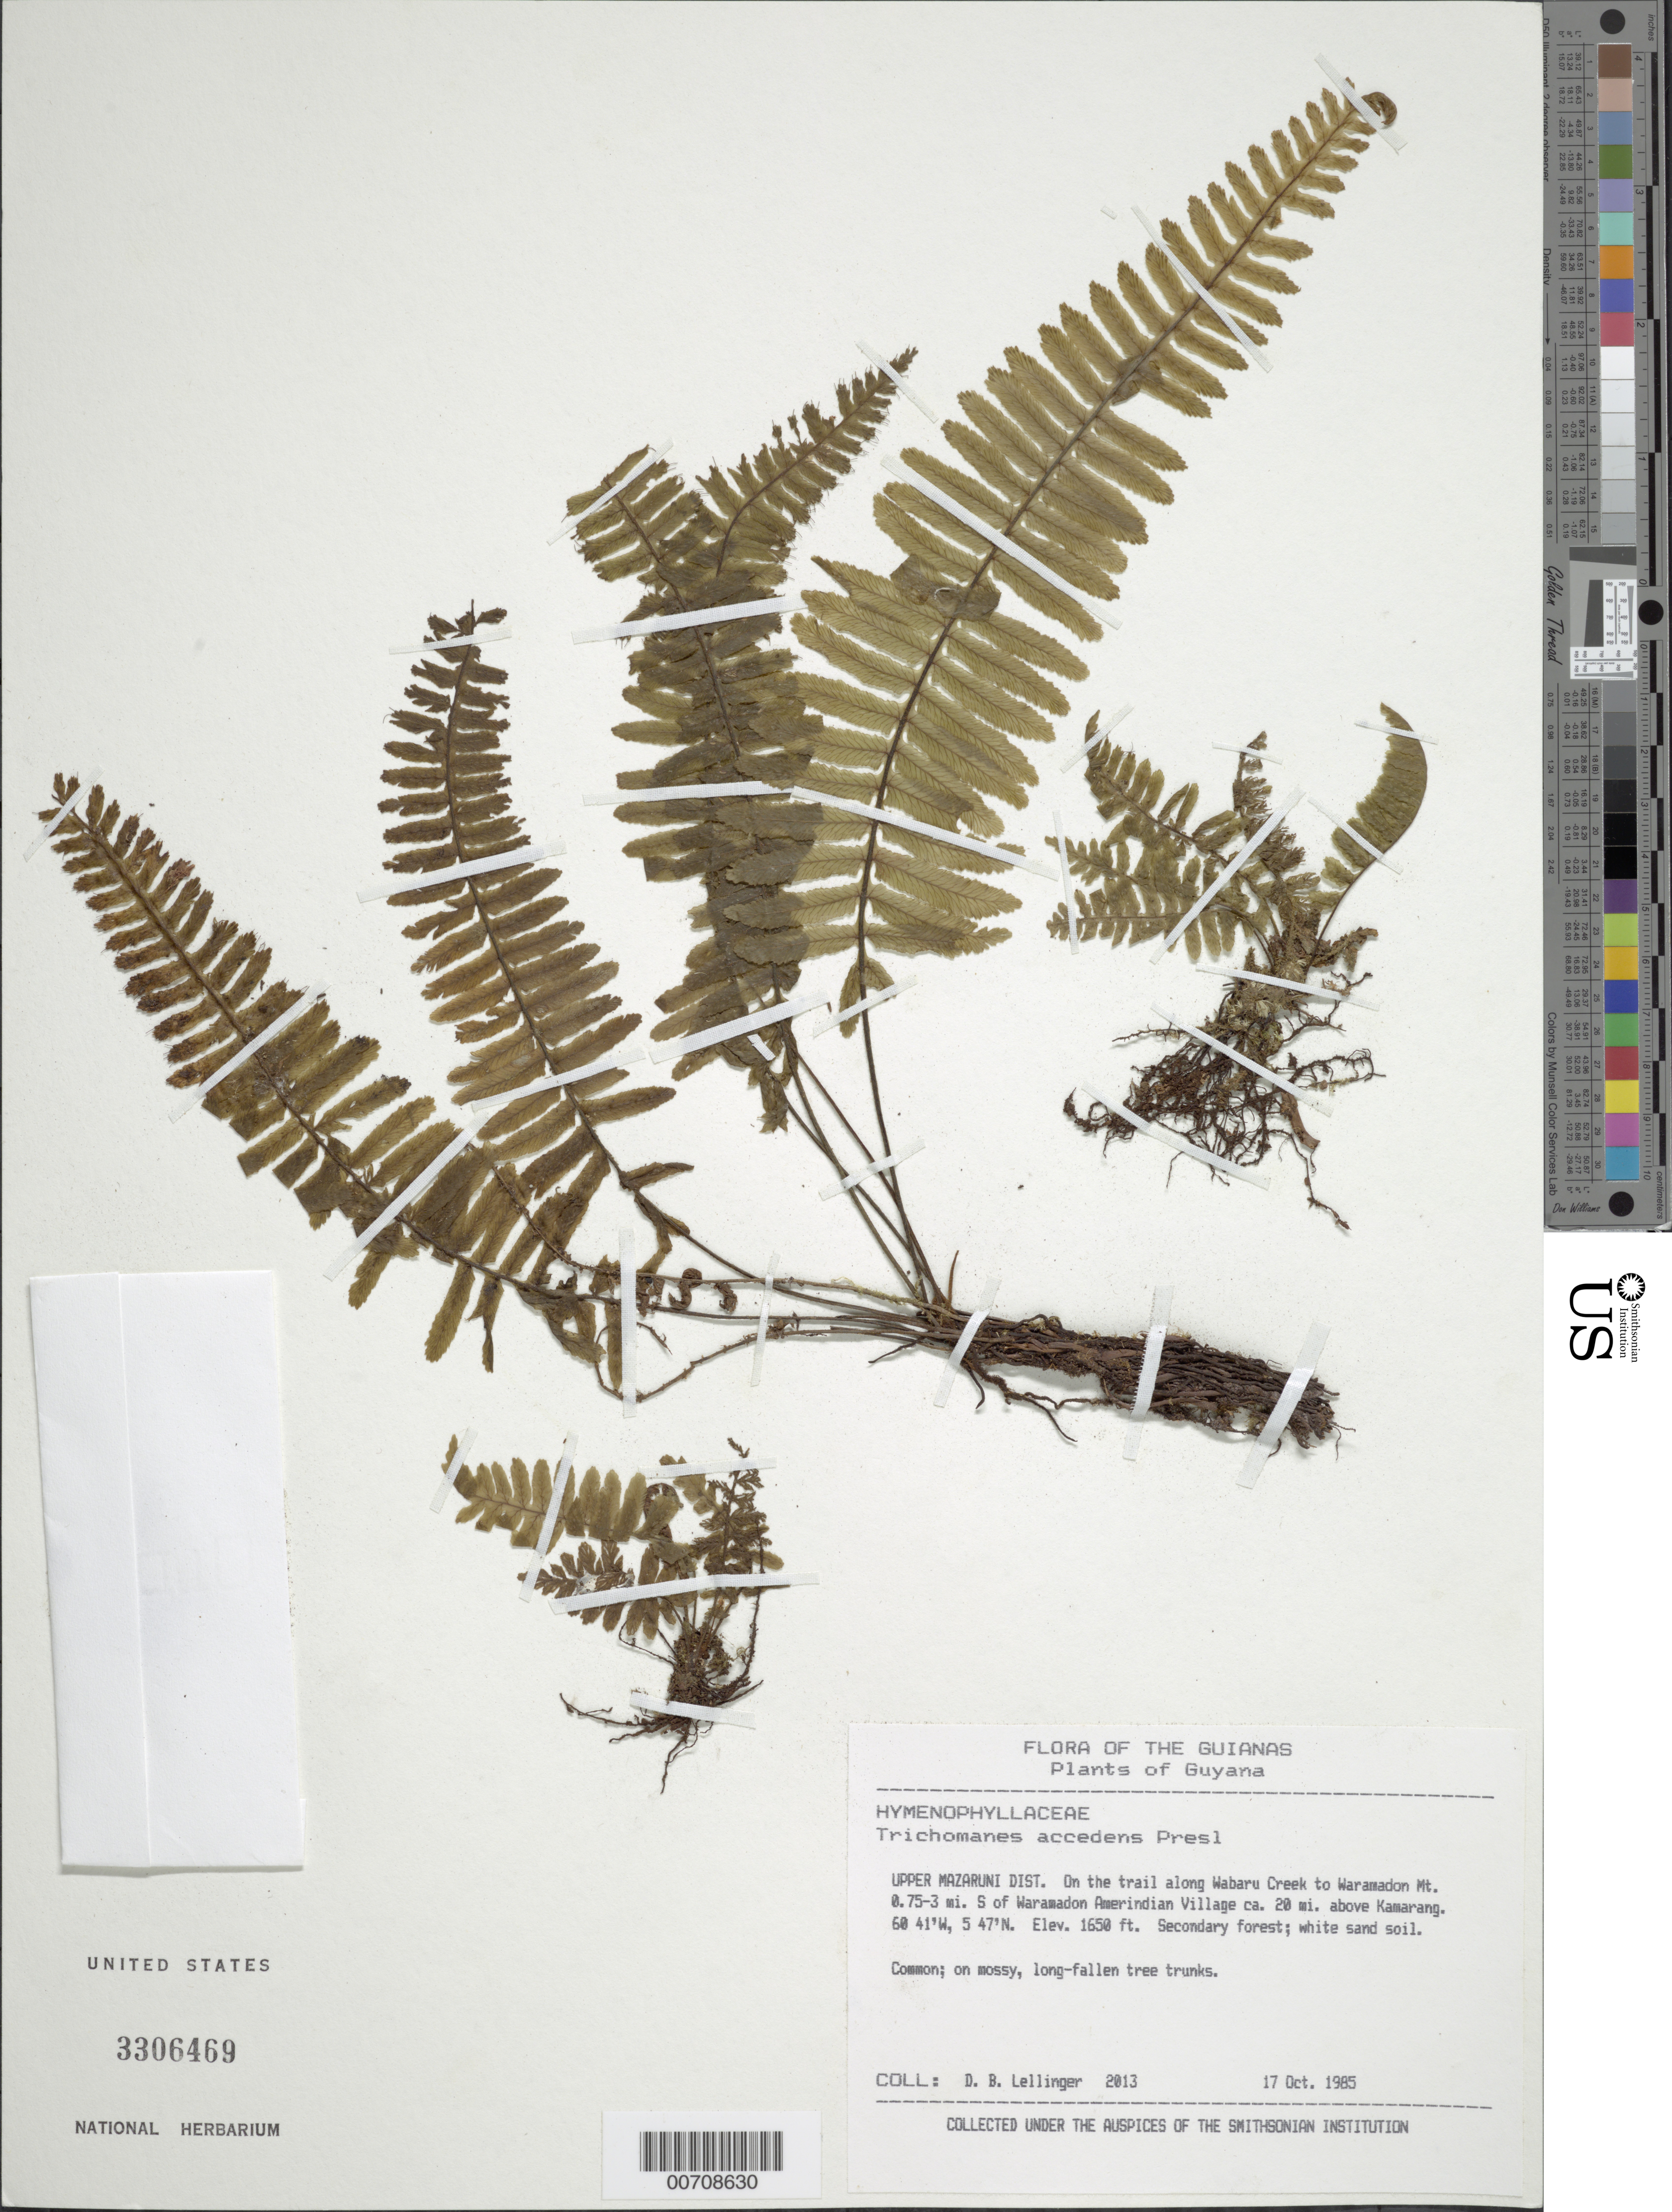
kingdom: Plantae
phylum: Tracheophyta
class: Polypodiopsida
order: Hymenophyllales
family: Hymenophyllaceae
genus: Trichomanes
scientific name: Trichomanes accedens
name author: C. Presl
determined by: Lellinger, David B., (BOT), Smithsonian Institution - National Museum of Natural History (UNITED STATES)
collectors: D. B. Lellinger & H. Robinson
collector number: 2013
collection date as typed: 17 October 1985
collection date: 1985-10-17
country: Guyana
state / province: Cuyuni-Mazaruni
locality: Trail along Wabaru Creek to Waramadon Mt., ca. 32 km above Kamarang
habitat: Secondary forest, white sand soil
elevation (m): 495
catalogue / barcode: US 3306469